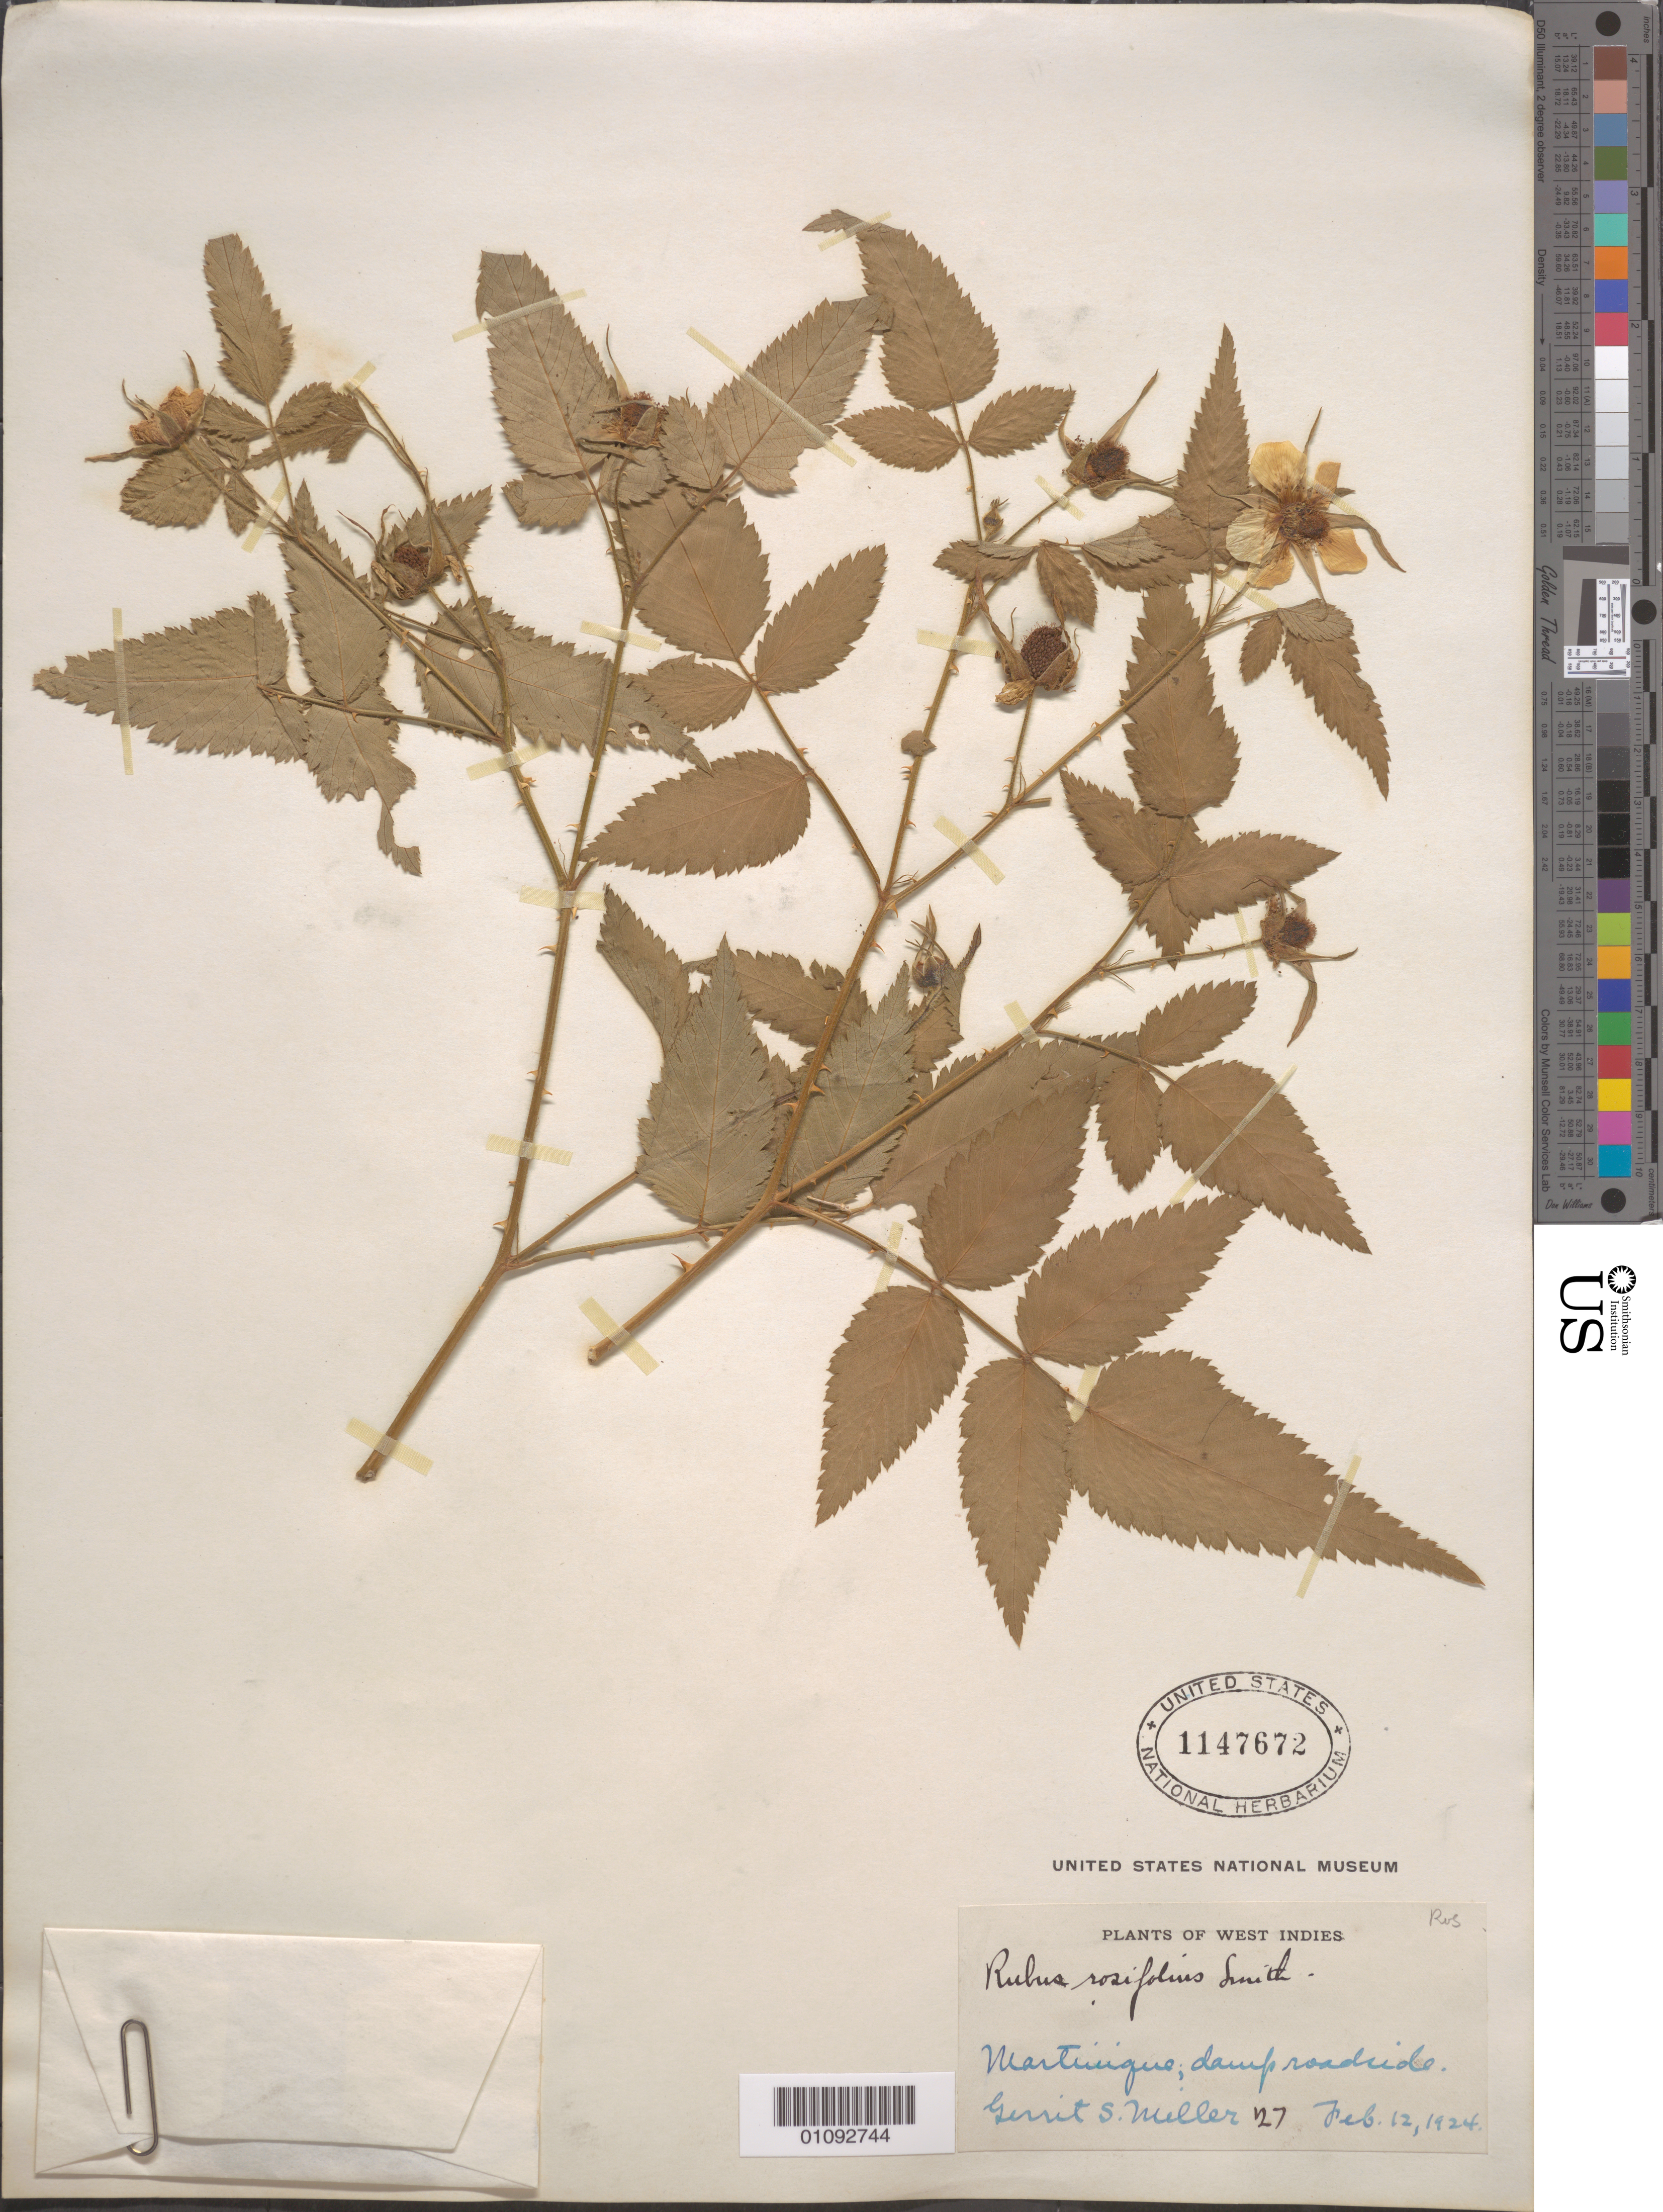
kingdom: Plantae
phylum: Tracheophyta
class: Magnoliopsida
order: Rosales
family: Rosaceae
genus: Rubus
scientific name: Rubus rosifolius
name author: Sm.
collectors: G. S. Miller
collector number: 27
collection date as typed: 12 Feb 1924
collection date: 1924-02-12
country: Martinique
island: Martinique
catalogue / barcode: US 1147672